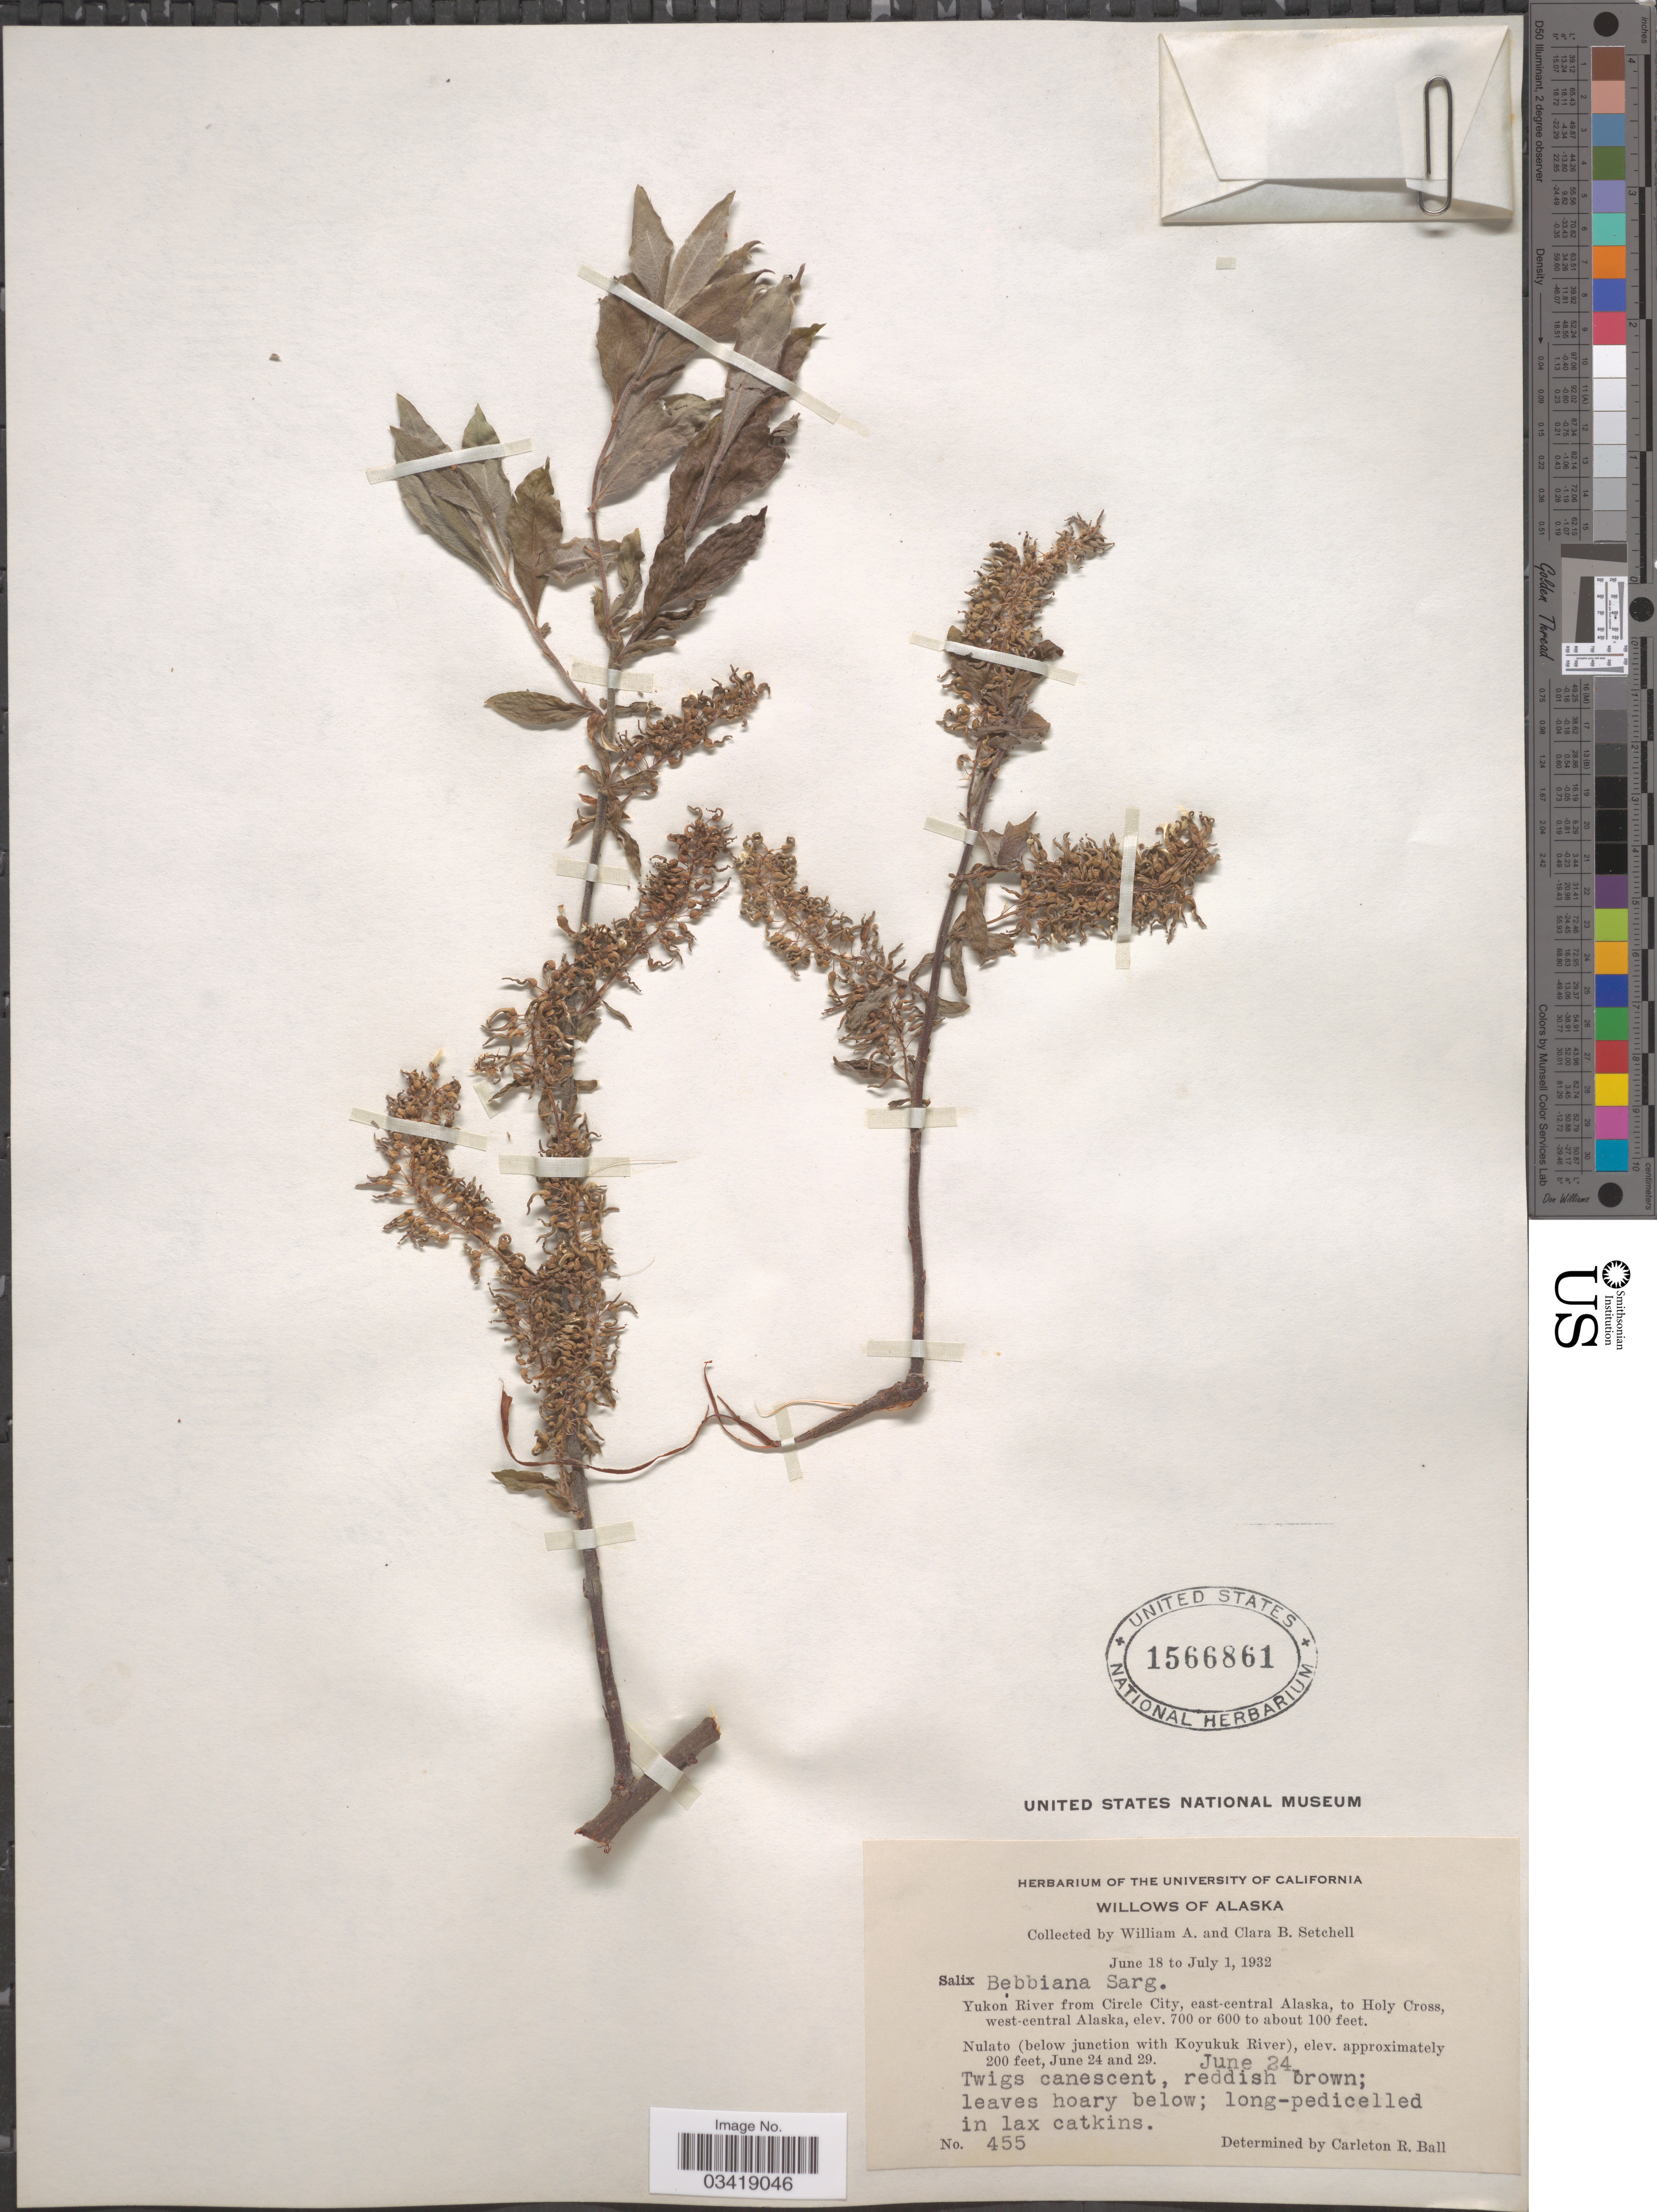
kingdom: Plantae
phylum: Tracheophyta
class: Magnoliopsida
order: Malpighiales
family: Salicaceae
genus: Salix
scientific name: Salix bebbiana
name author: Sarg.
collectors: W. Setchell & C. B. Setchell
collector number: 455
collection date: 1932-06-24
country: United States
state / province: Alaska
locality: Yukon River from Circle City, east-central Alaska, to Holy Cross, west-central Alaska. Nulato (below junction with Koyukuk River).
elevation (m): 30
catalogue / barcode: US 1566861